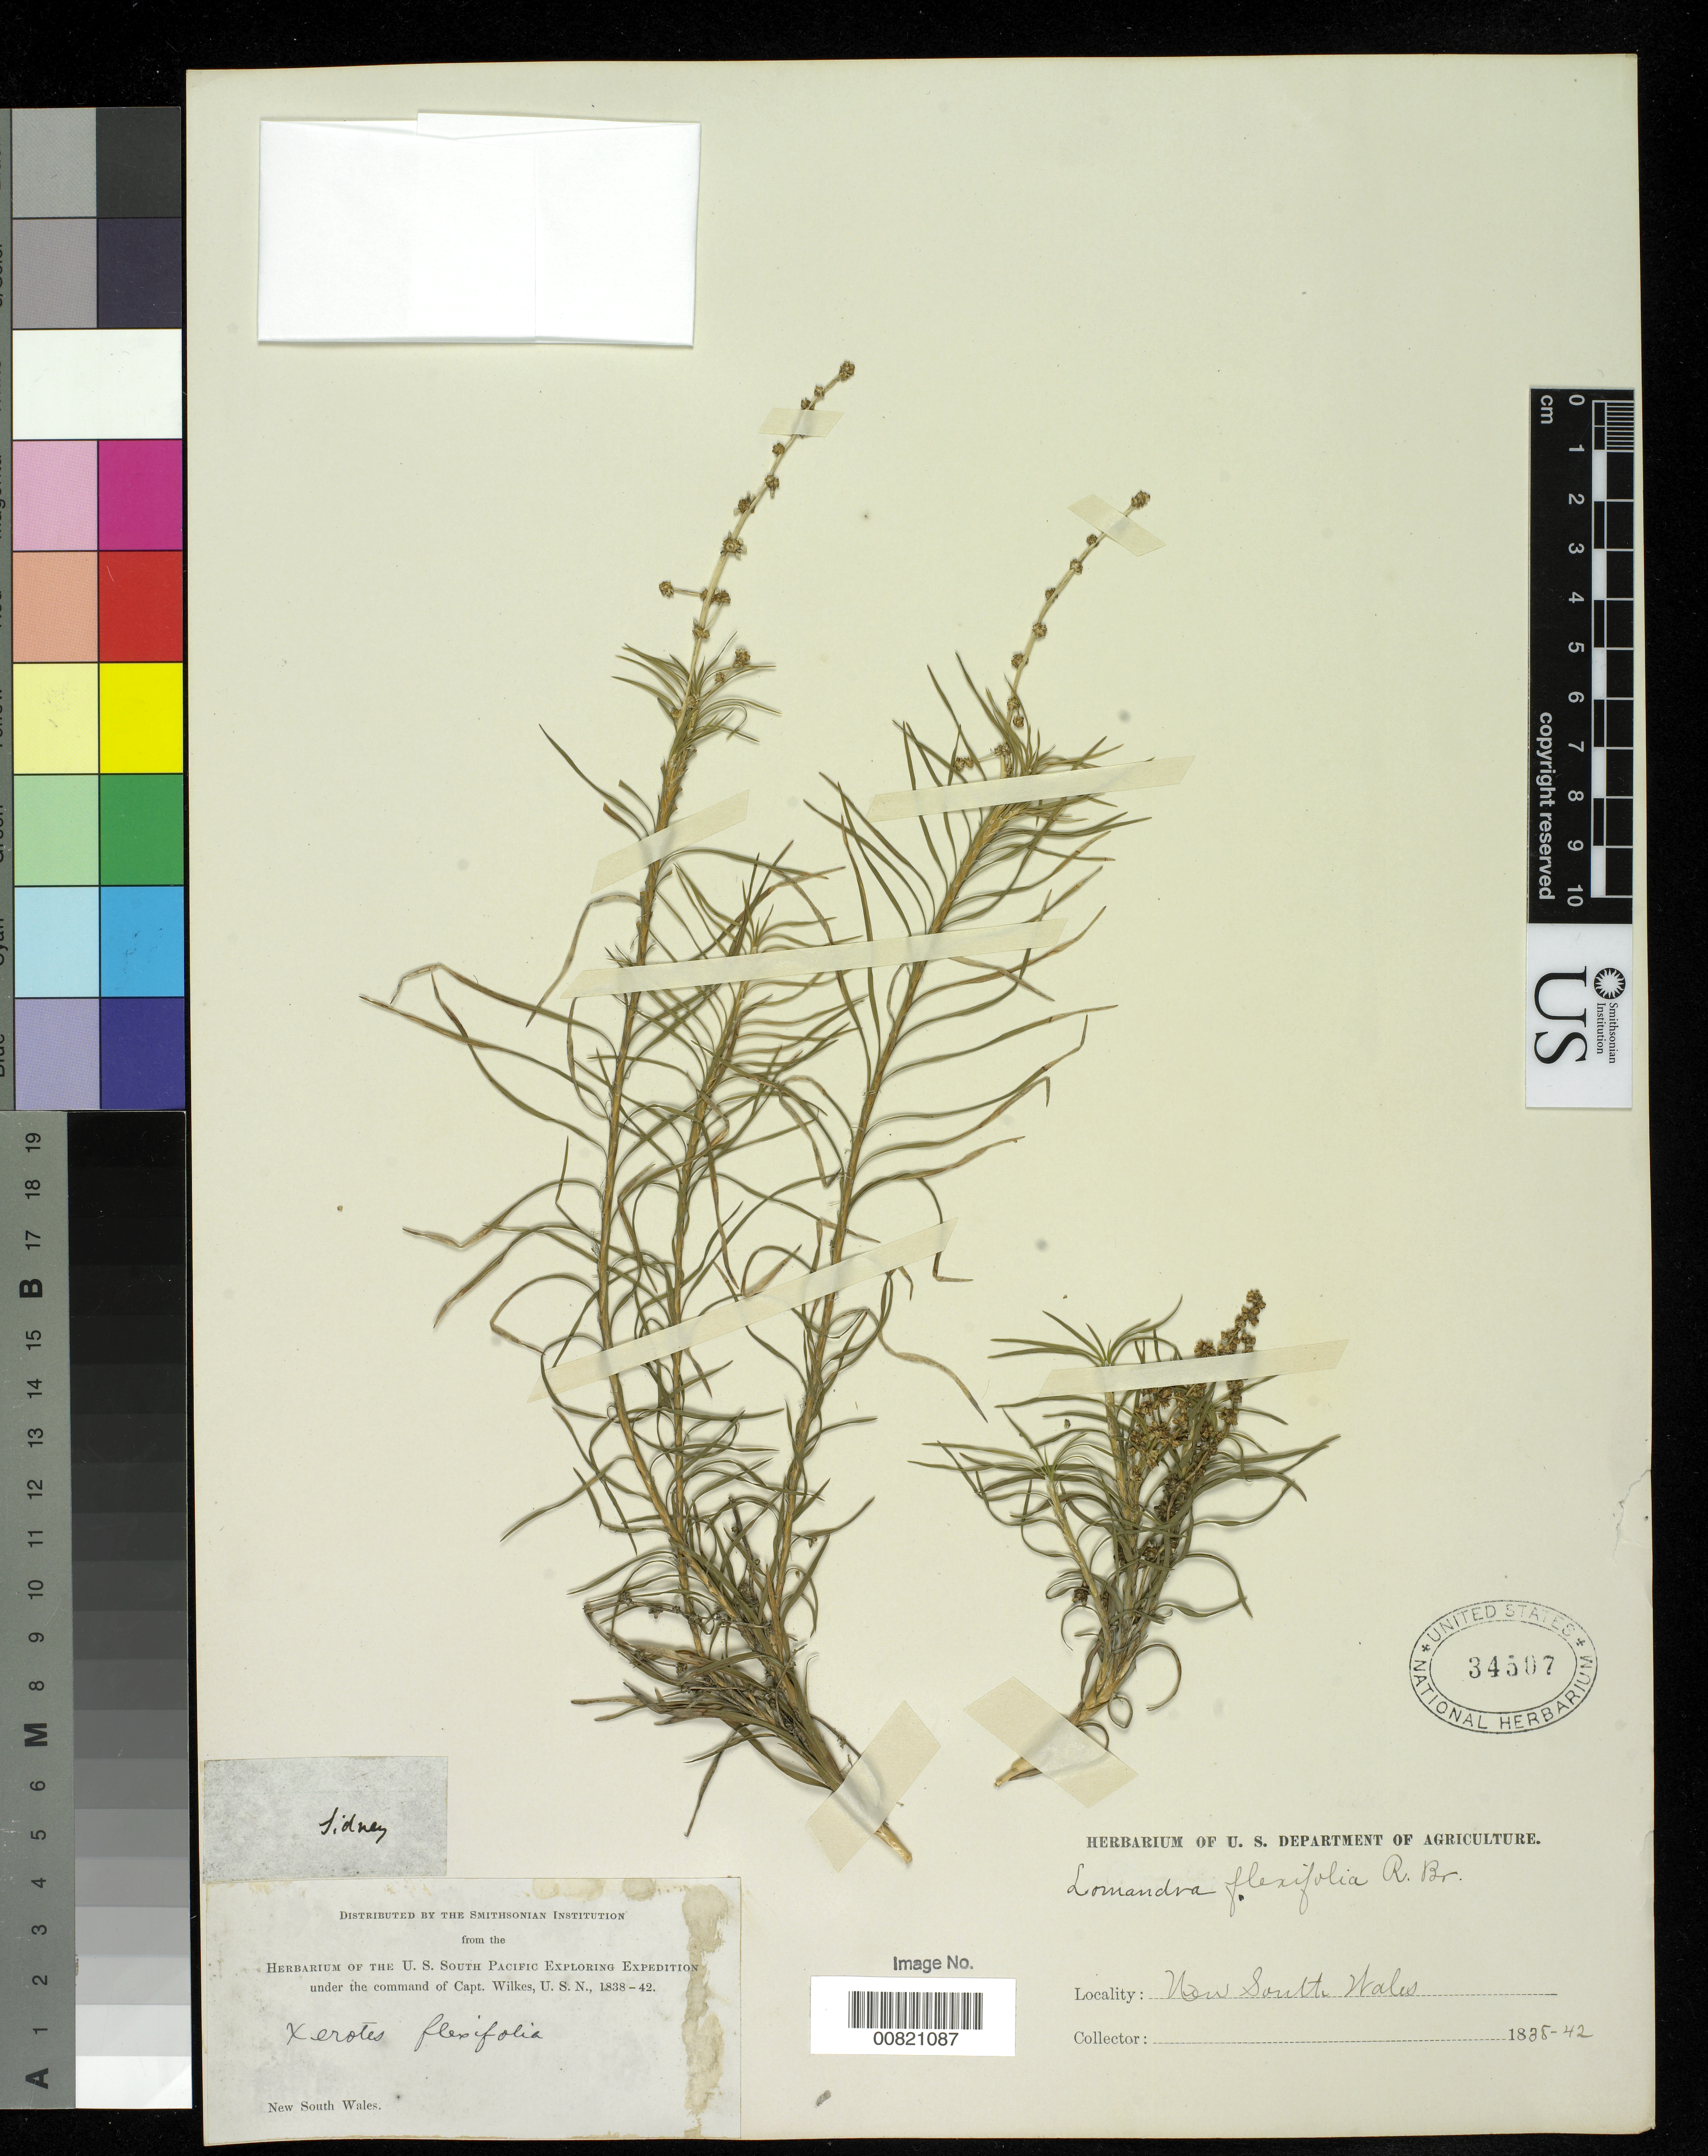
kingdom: Plantae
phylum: Tracheophyta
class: Liliopsida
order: Asparagales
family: Asparagaceae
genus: Lomandra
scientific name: Lomandra obliqua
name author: (Thunb.) J.F. Macbr.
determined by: Strong, Mark T., (BOT), Smithsonian Institution - National Museum of Natural History (UNITED STATES)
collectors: Wilkes Explor. Exped.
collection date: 1838/1842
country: Australia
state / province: New South Wales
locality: New South Wales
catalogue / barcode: US 34507